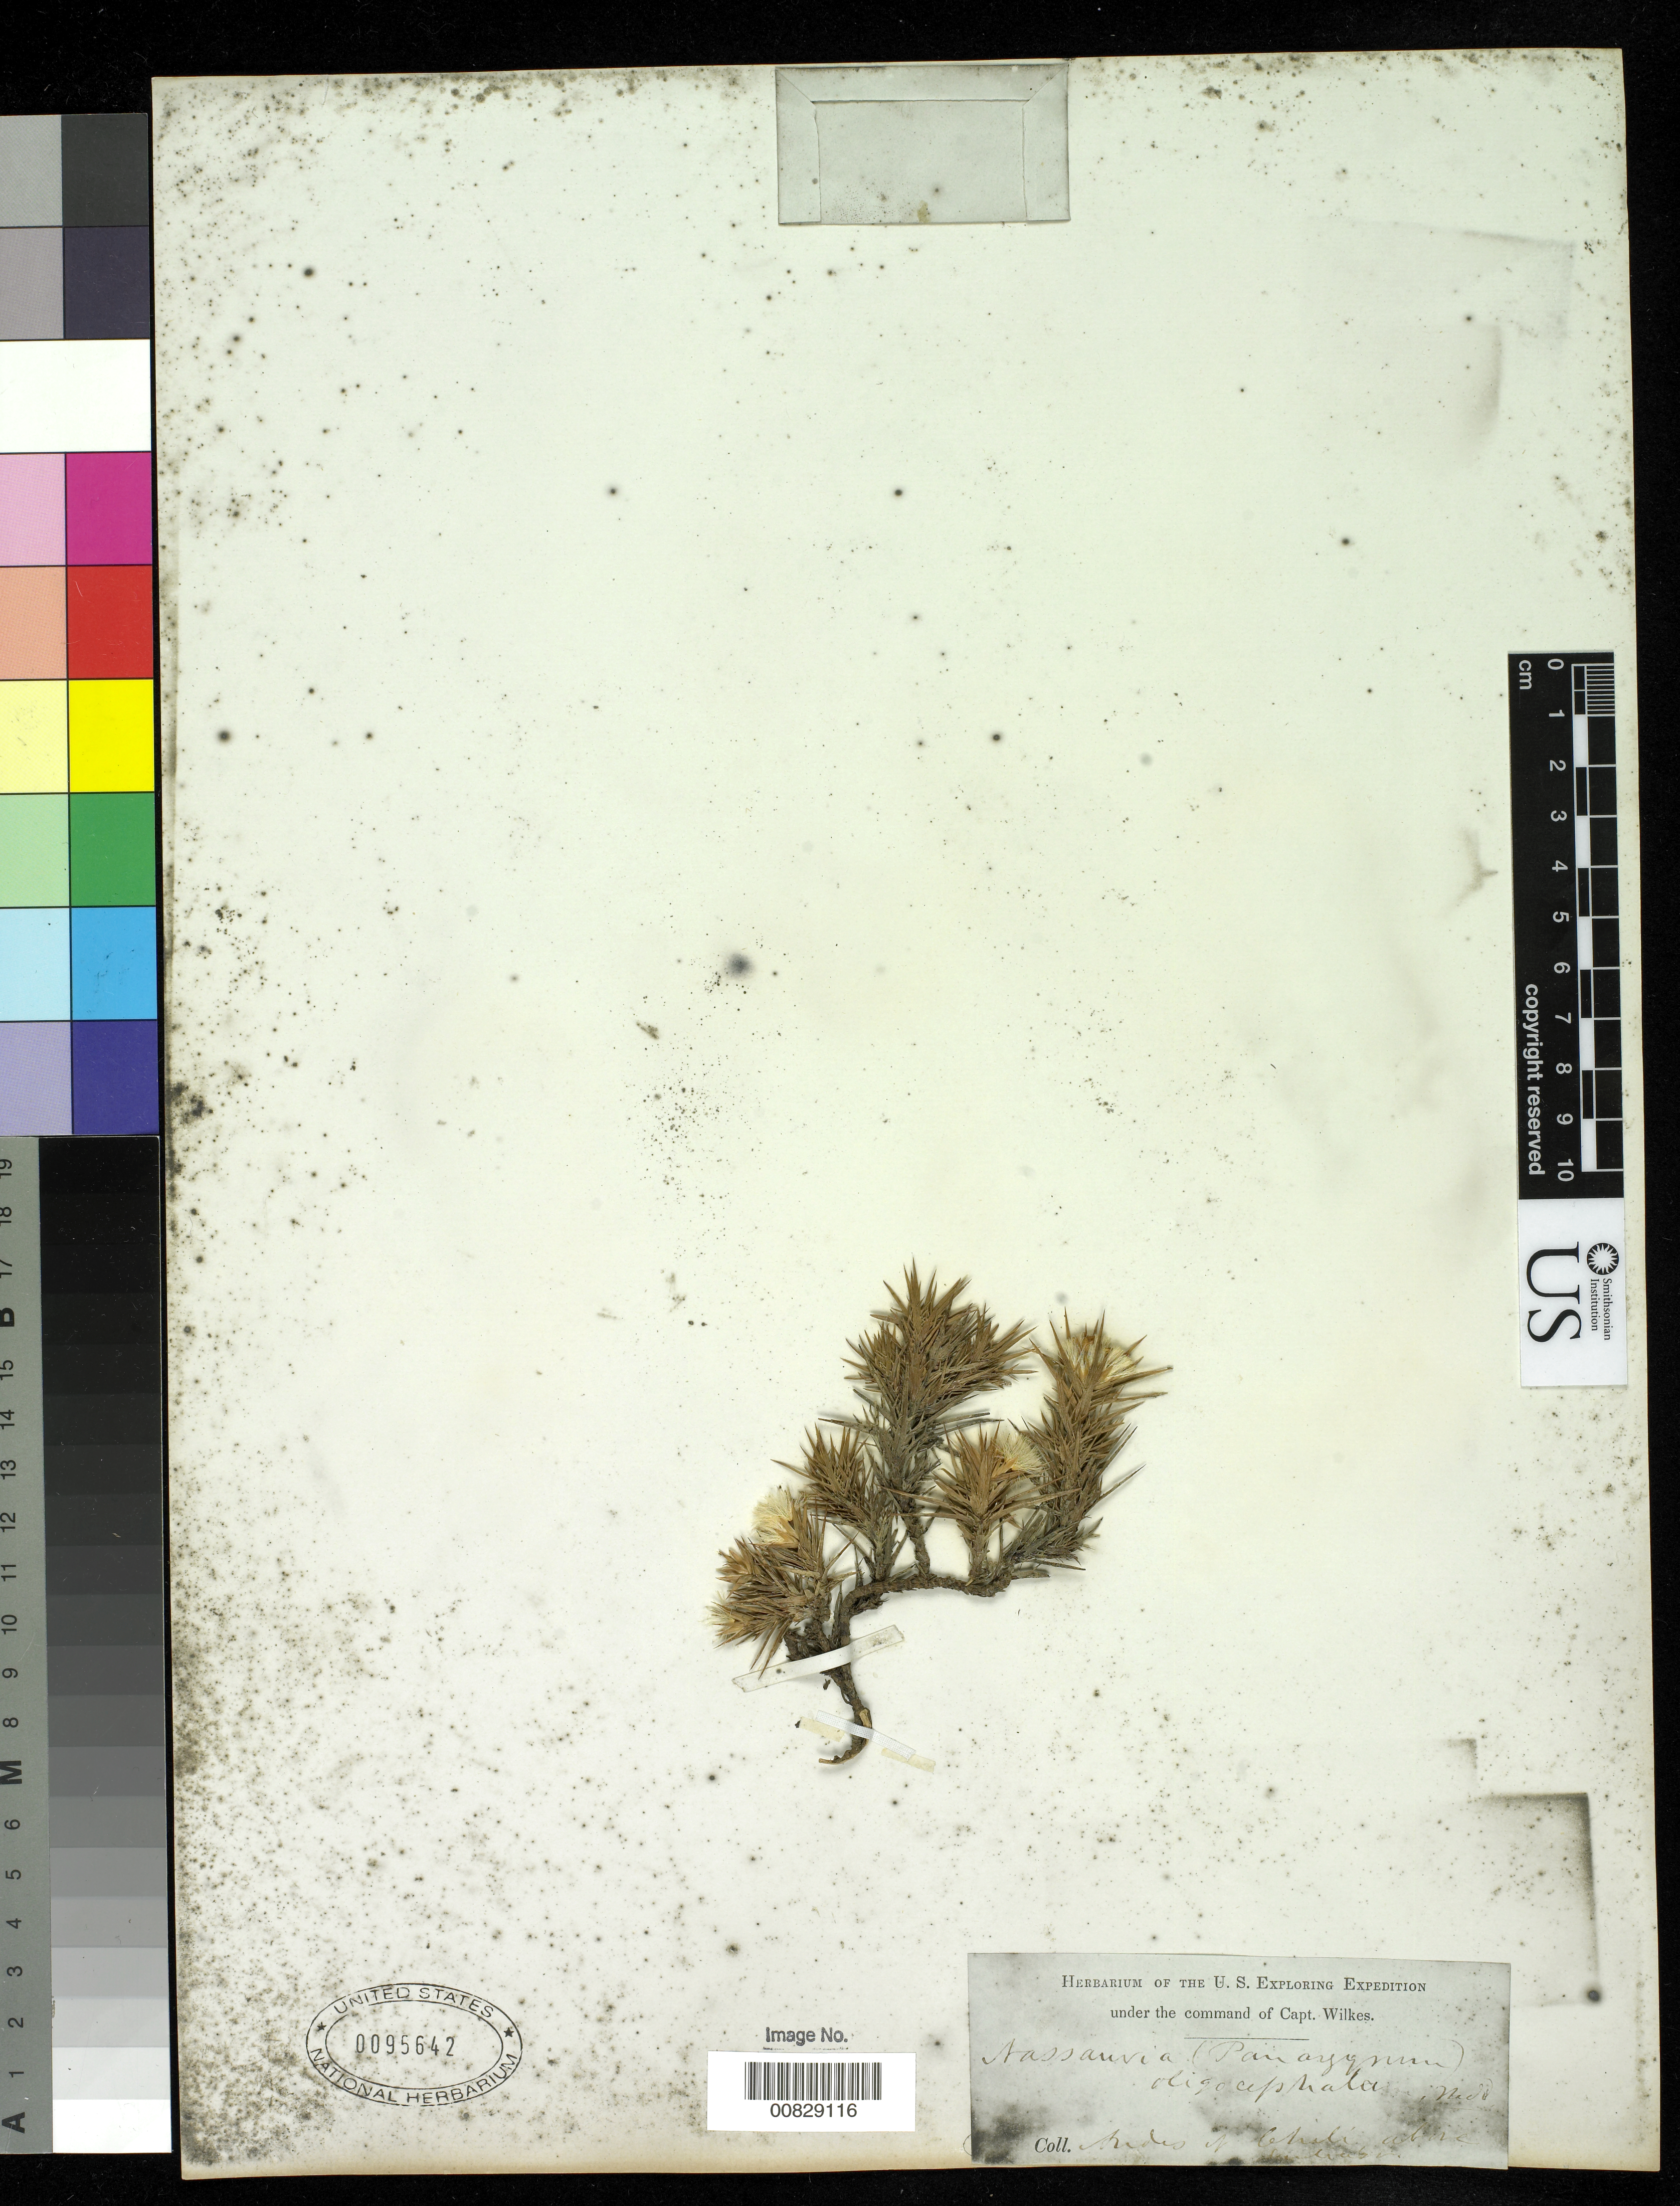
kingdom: Plantae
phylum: Tracheophyta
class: Magnoliopsida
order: Asterales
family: Asteraceae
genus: Nassauvia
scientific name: Nassauvia uniflora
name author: (D. Don) Hauman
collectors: Wilkes Explor. Exped.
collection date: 1838/1842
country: Chile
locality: Andes of Chili above …(illegible)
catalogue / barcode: US 95642